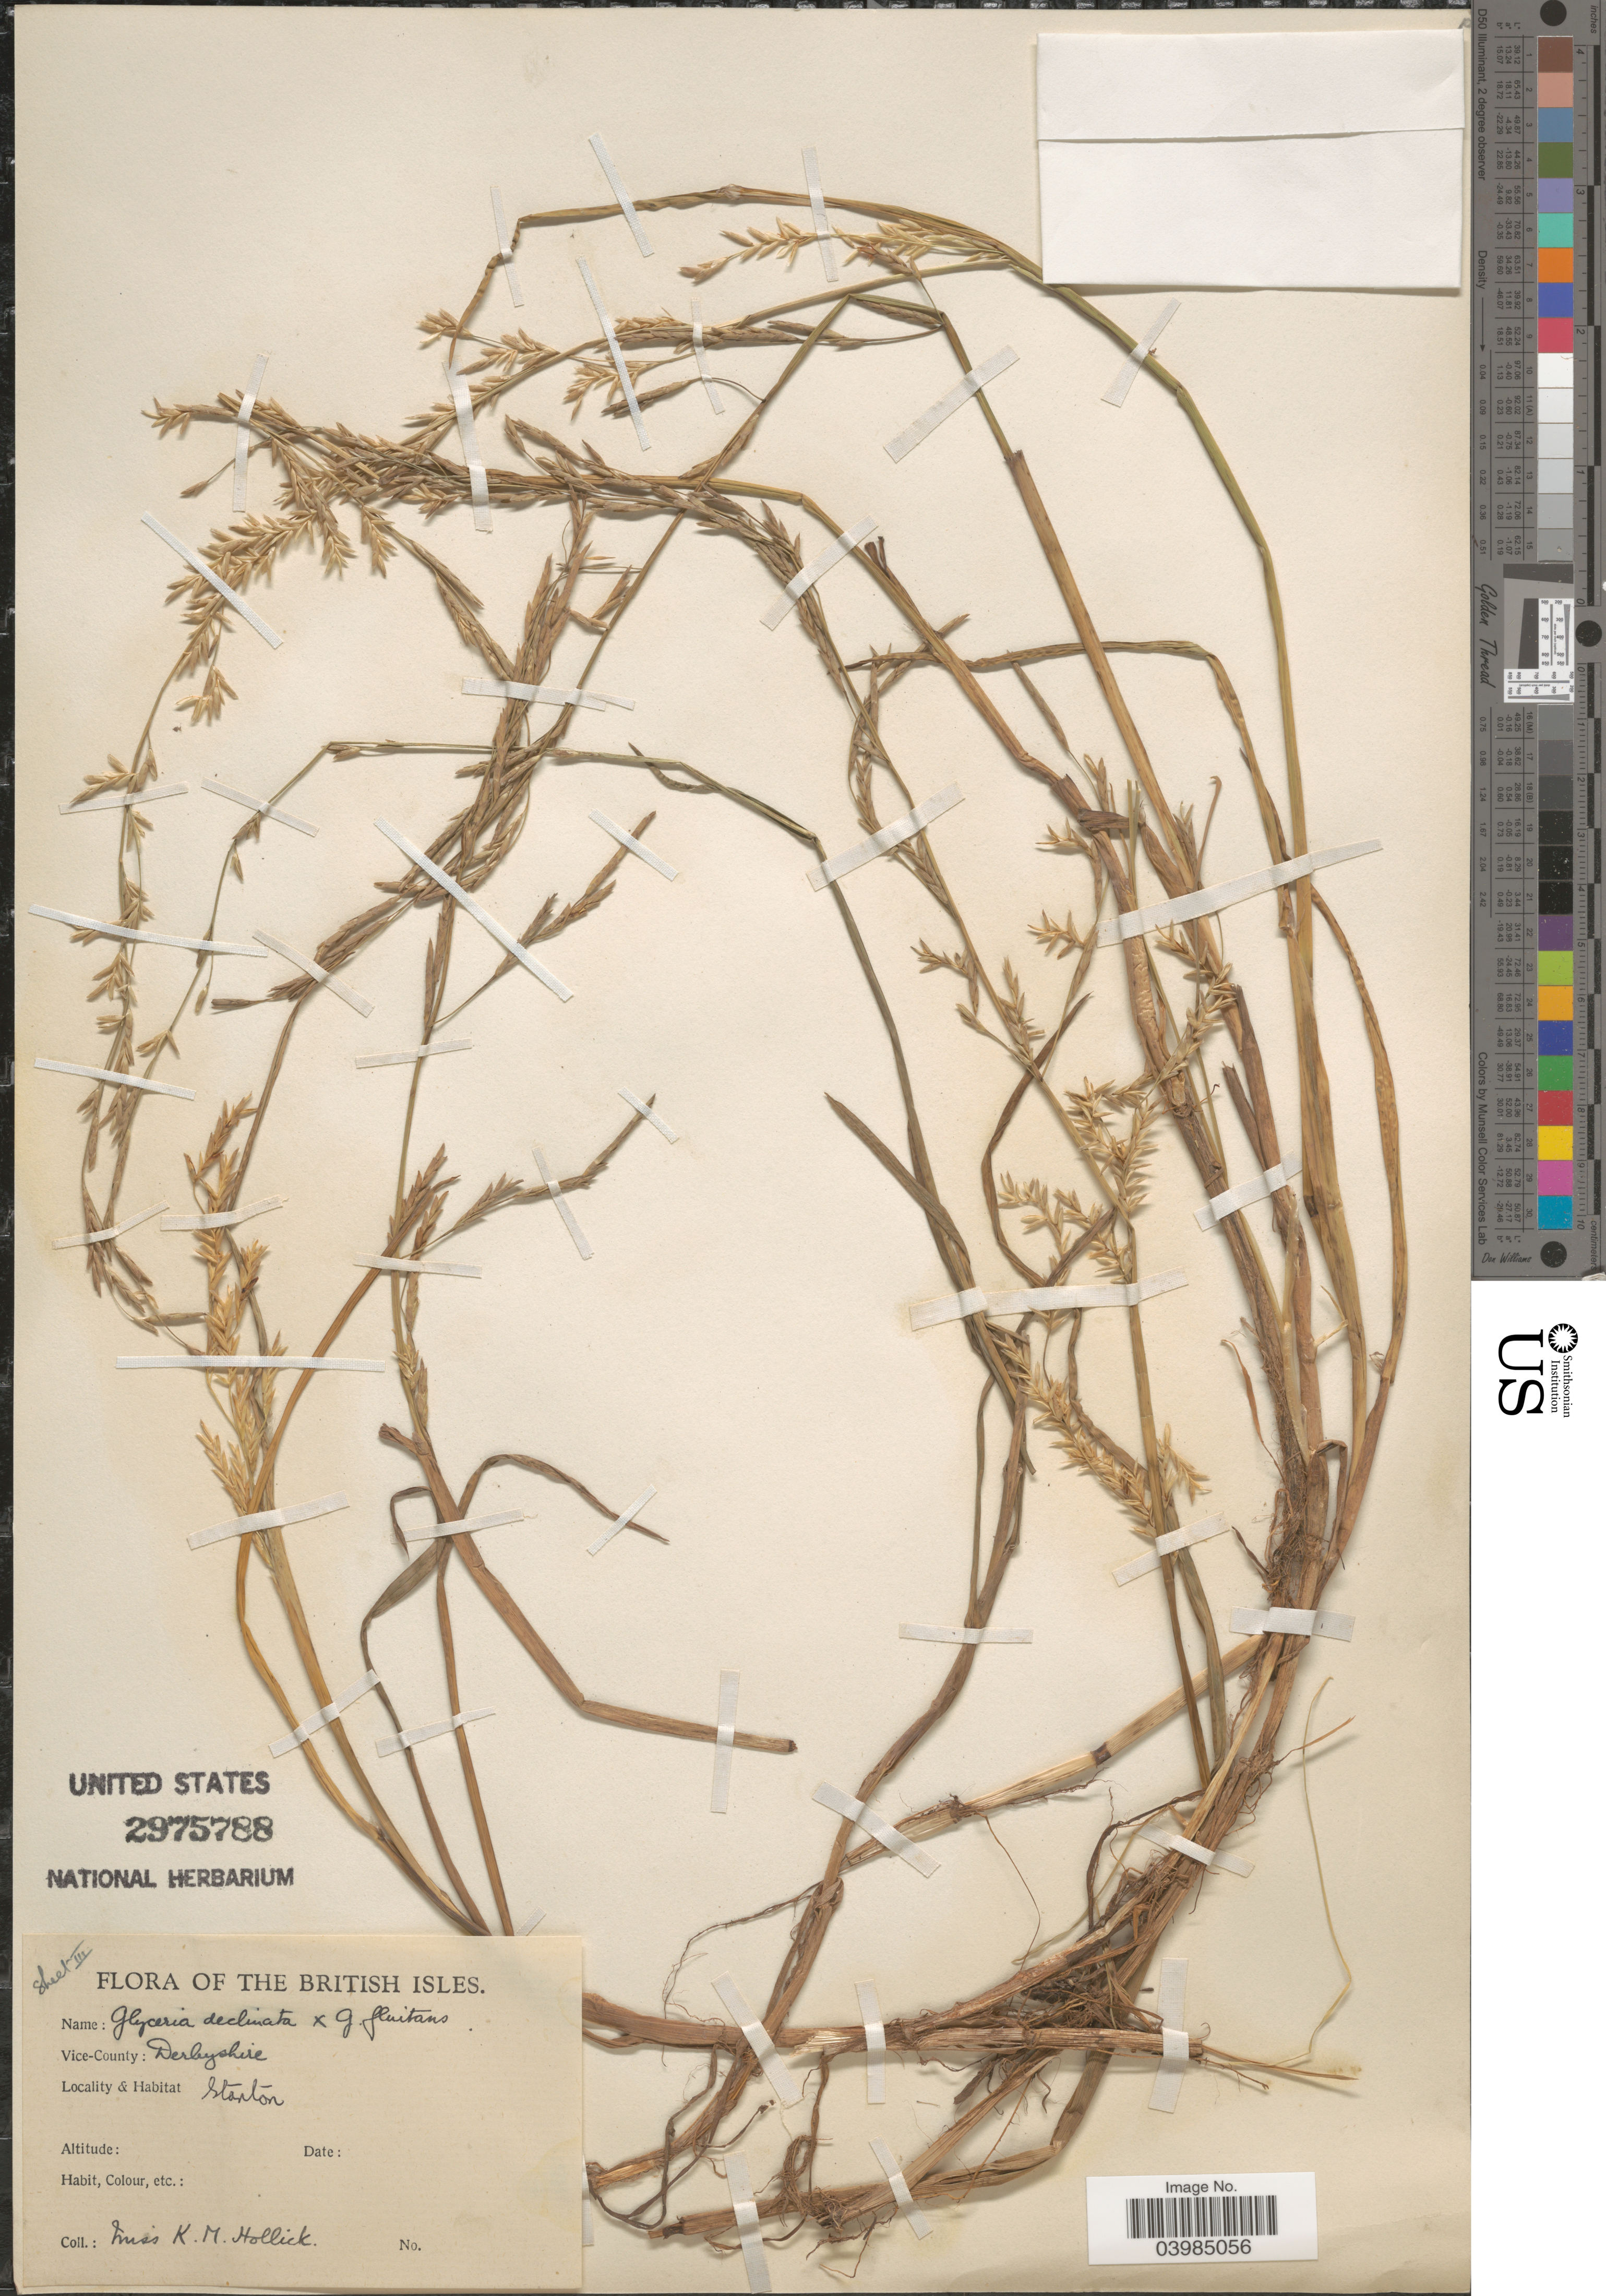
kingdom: Plantae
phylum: Tracheophyta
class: Liliopsida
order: Poales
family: Poaceae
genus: Glyceria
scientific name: Glyceria declinata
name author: Bréb.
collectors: K. Hollick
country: United Kingdom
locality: The British Isles. Vice-County: Derbyshire. Stanton.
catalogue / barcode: US 2975788